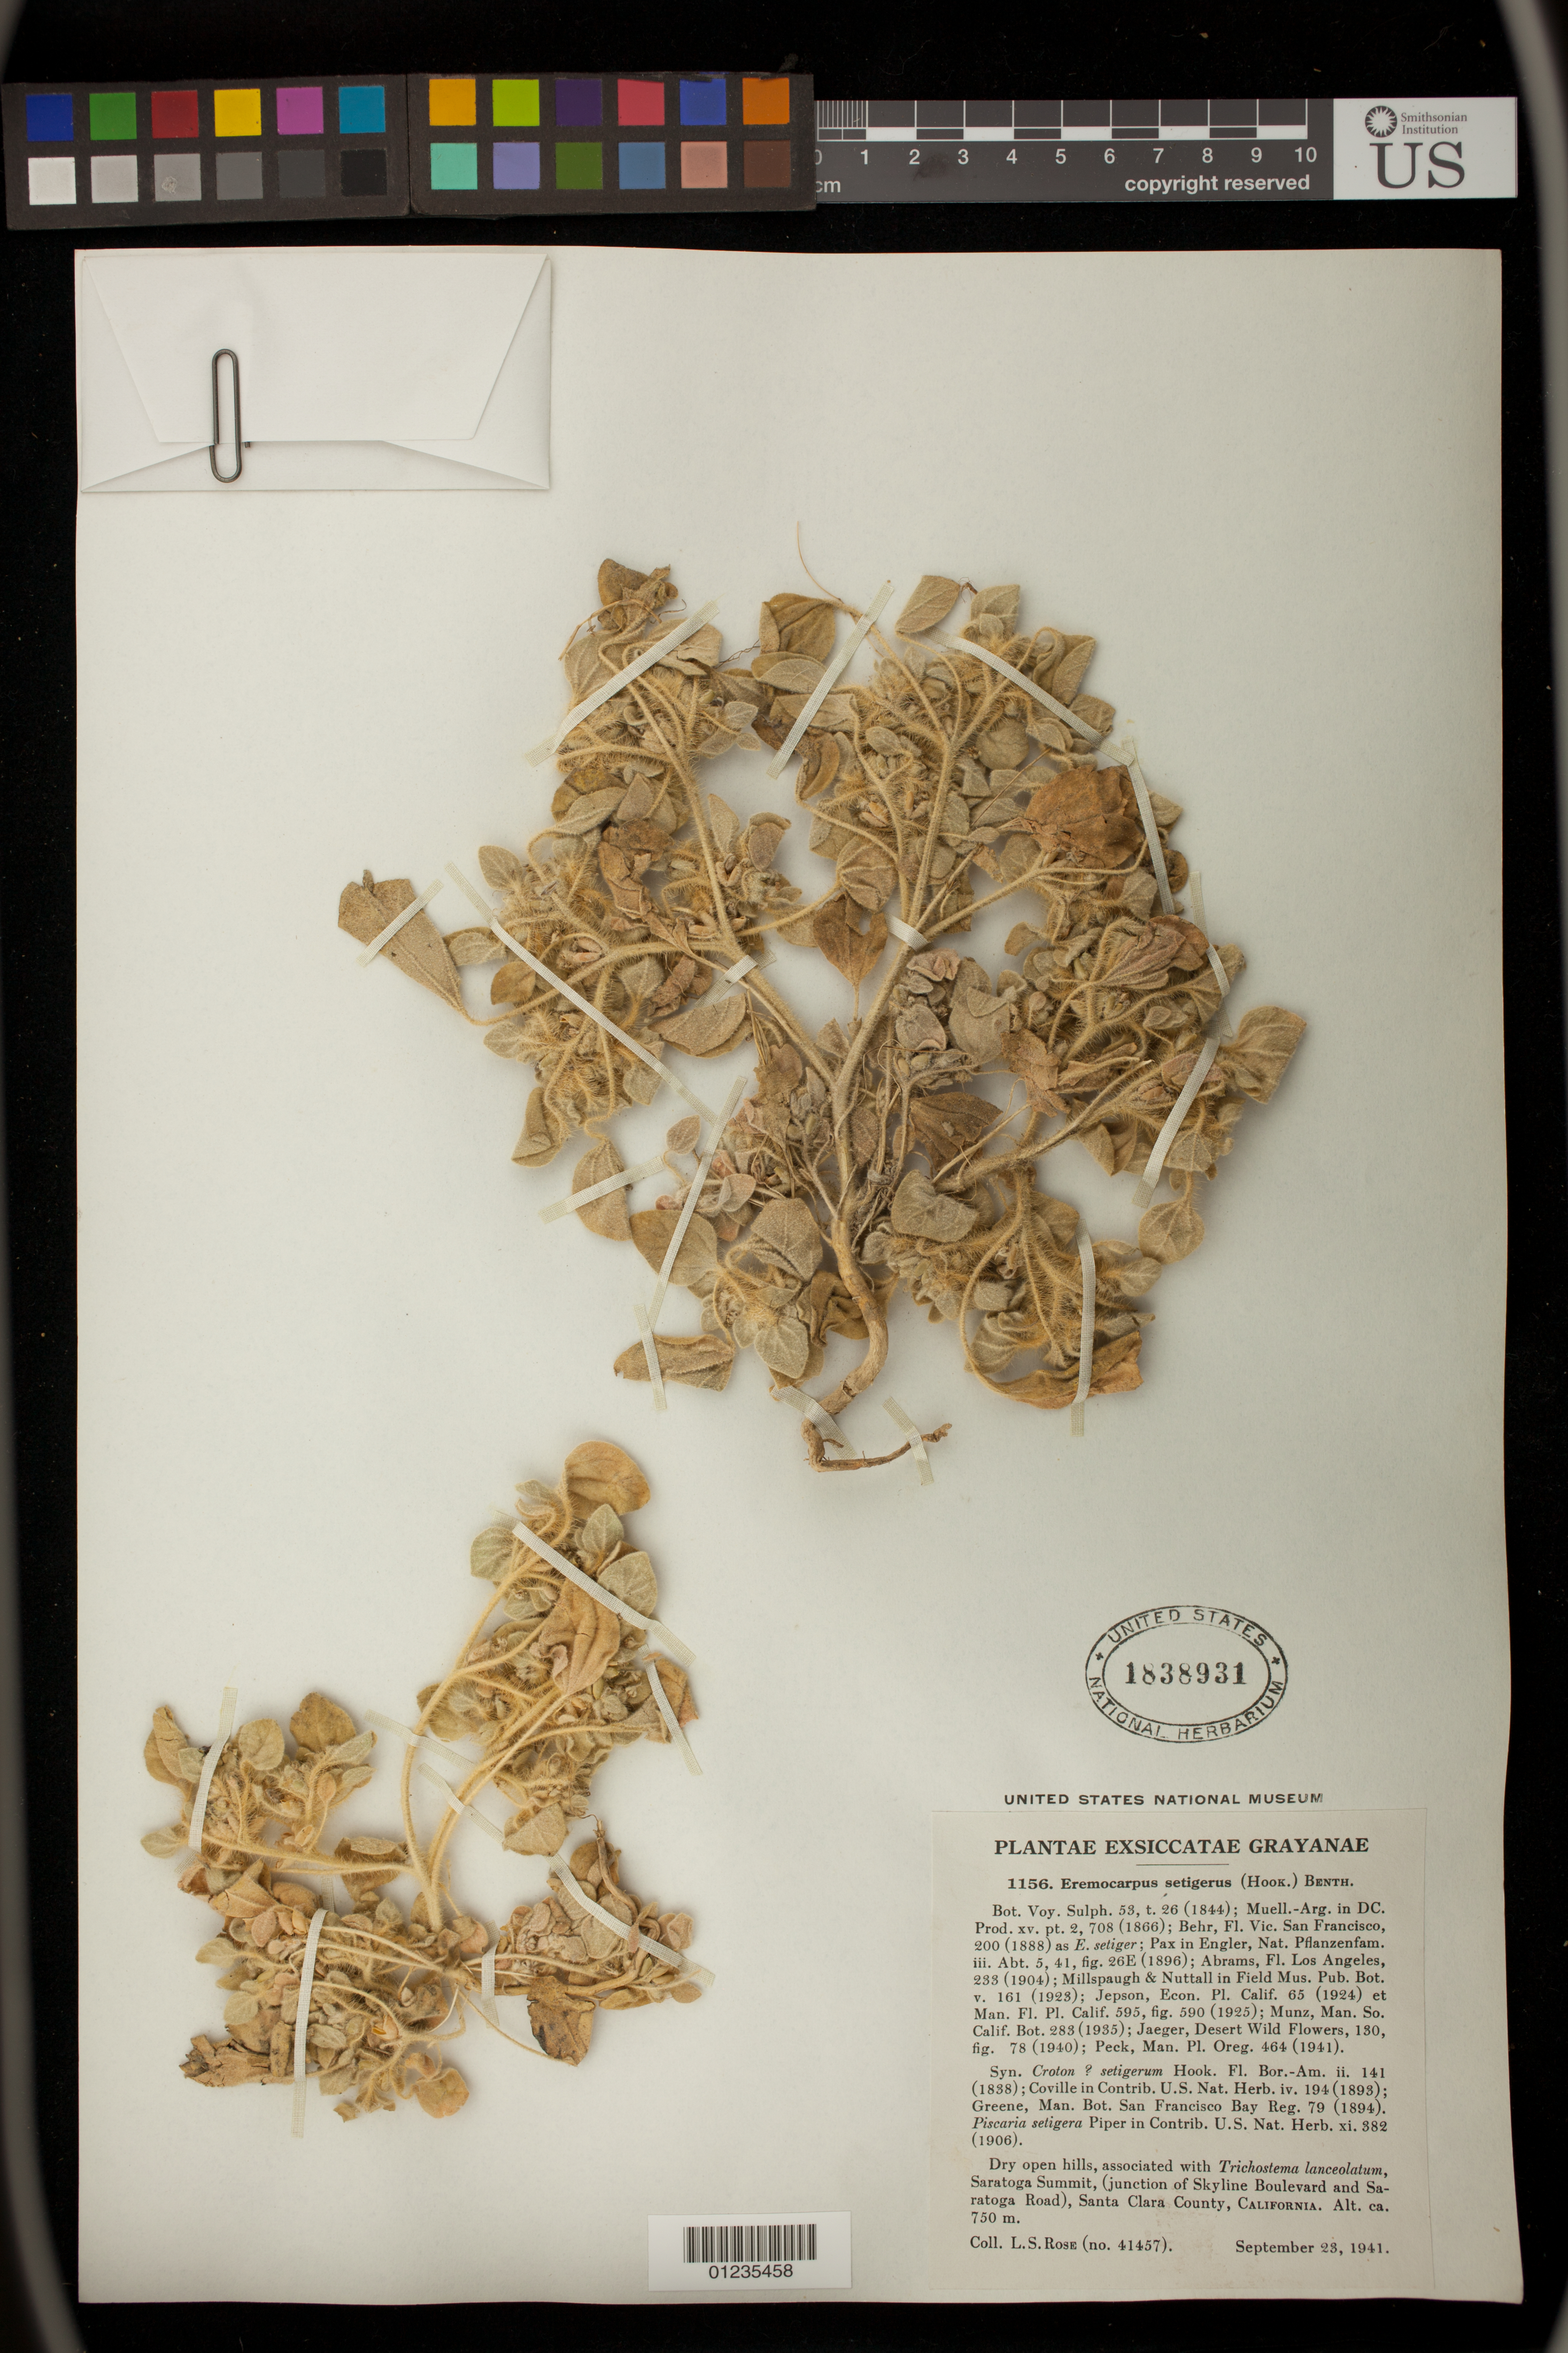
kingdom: Plantae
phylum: Tracheophyta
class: Magnoliopsida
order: Malpighiales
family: Euphorbiaceae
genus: Eremocarpus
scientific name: Eremocarpus setigerus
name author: (Hook.) Benth.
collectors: L. S. Rose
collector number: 41457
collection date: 1941-09-23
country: United States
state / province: California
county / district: Santa Clara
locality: Dry open hills, Saratoga Summit, (junction of Skyl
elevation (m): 750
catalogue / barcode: US 1838931